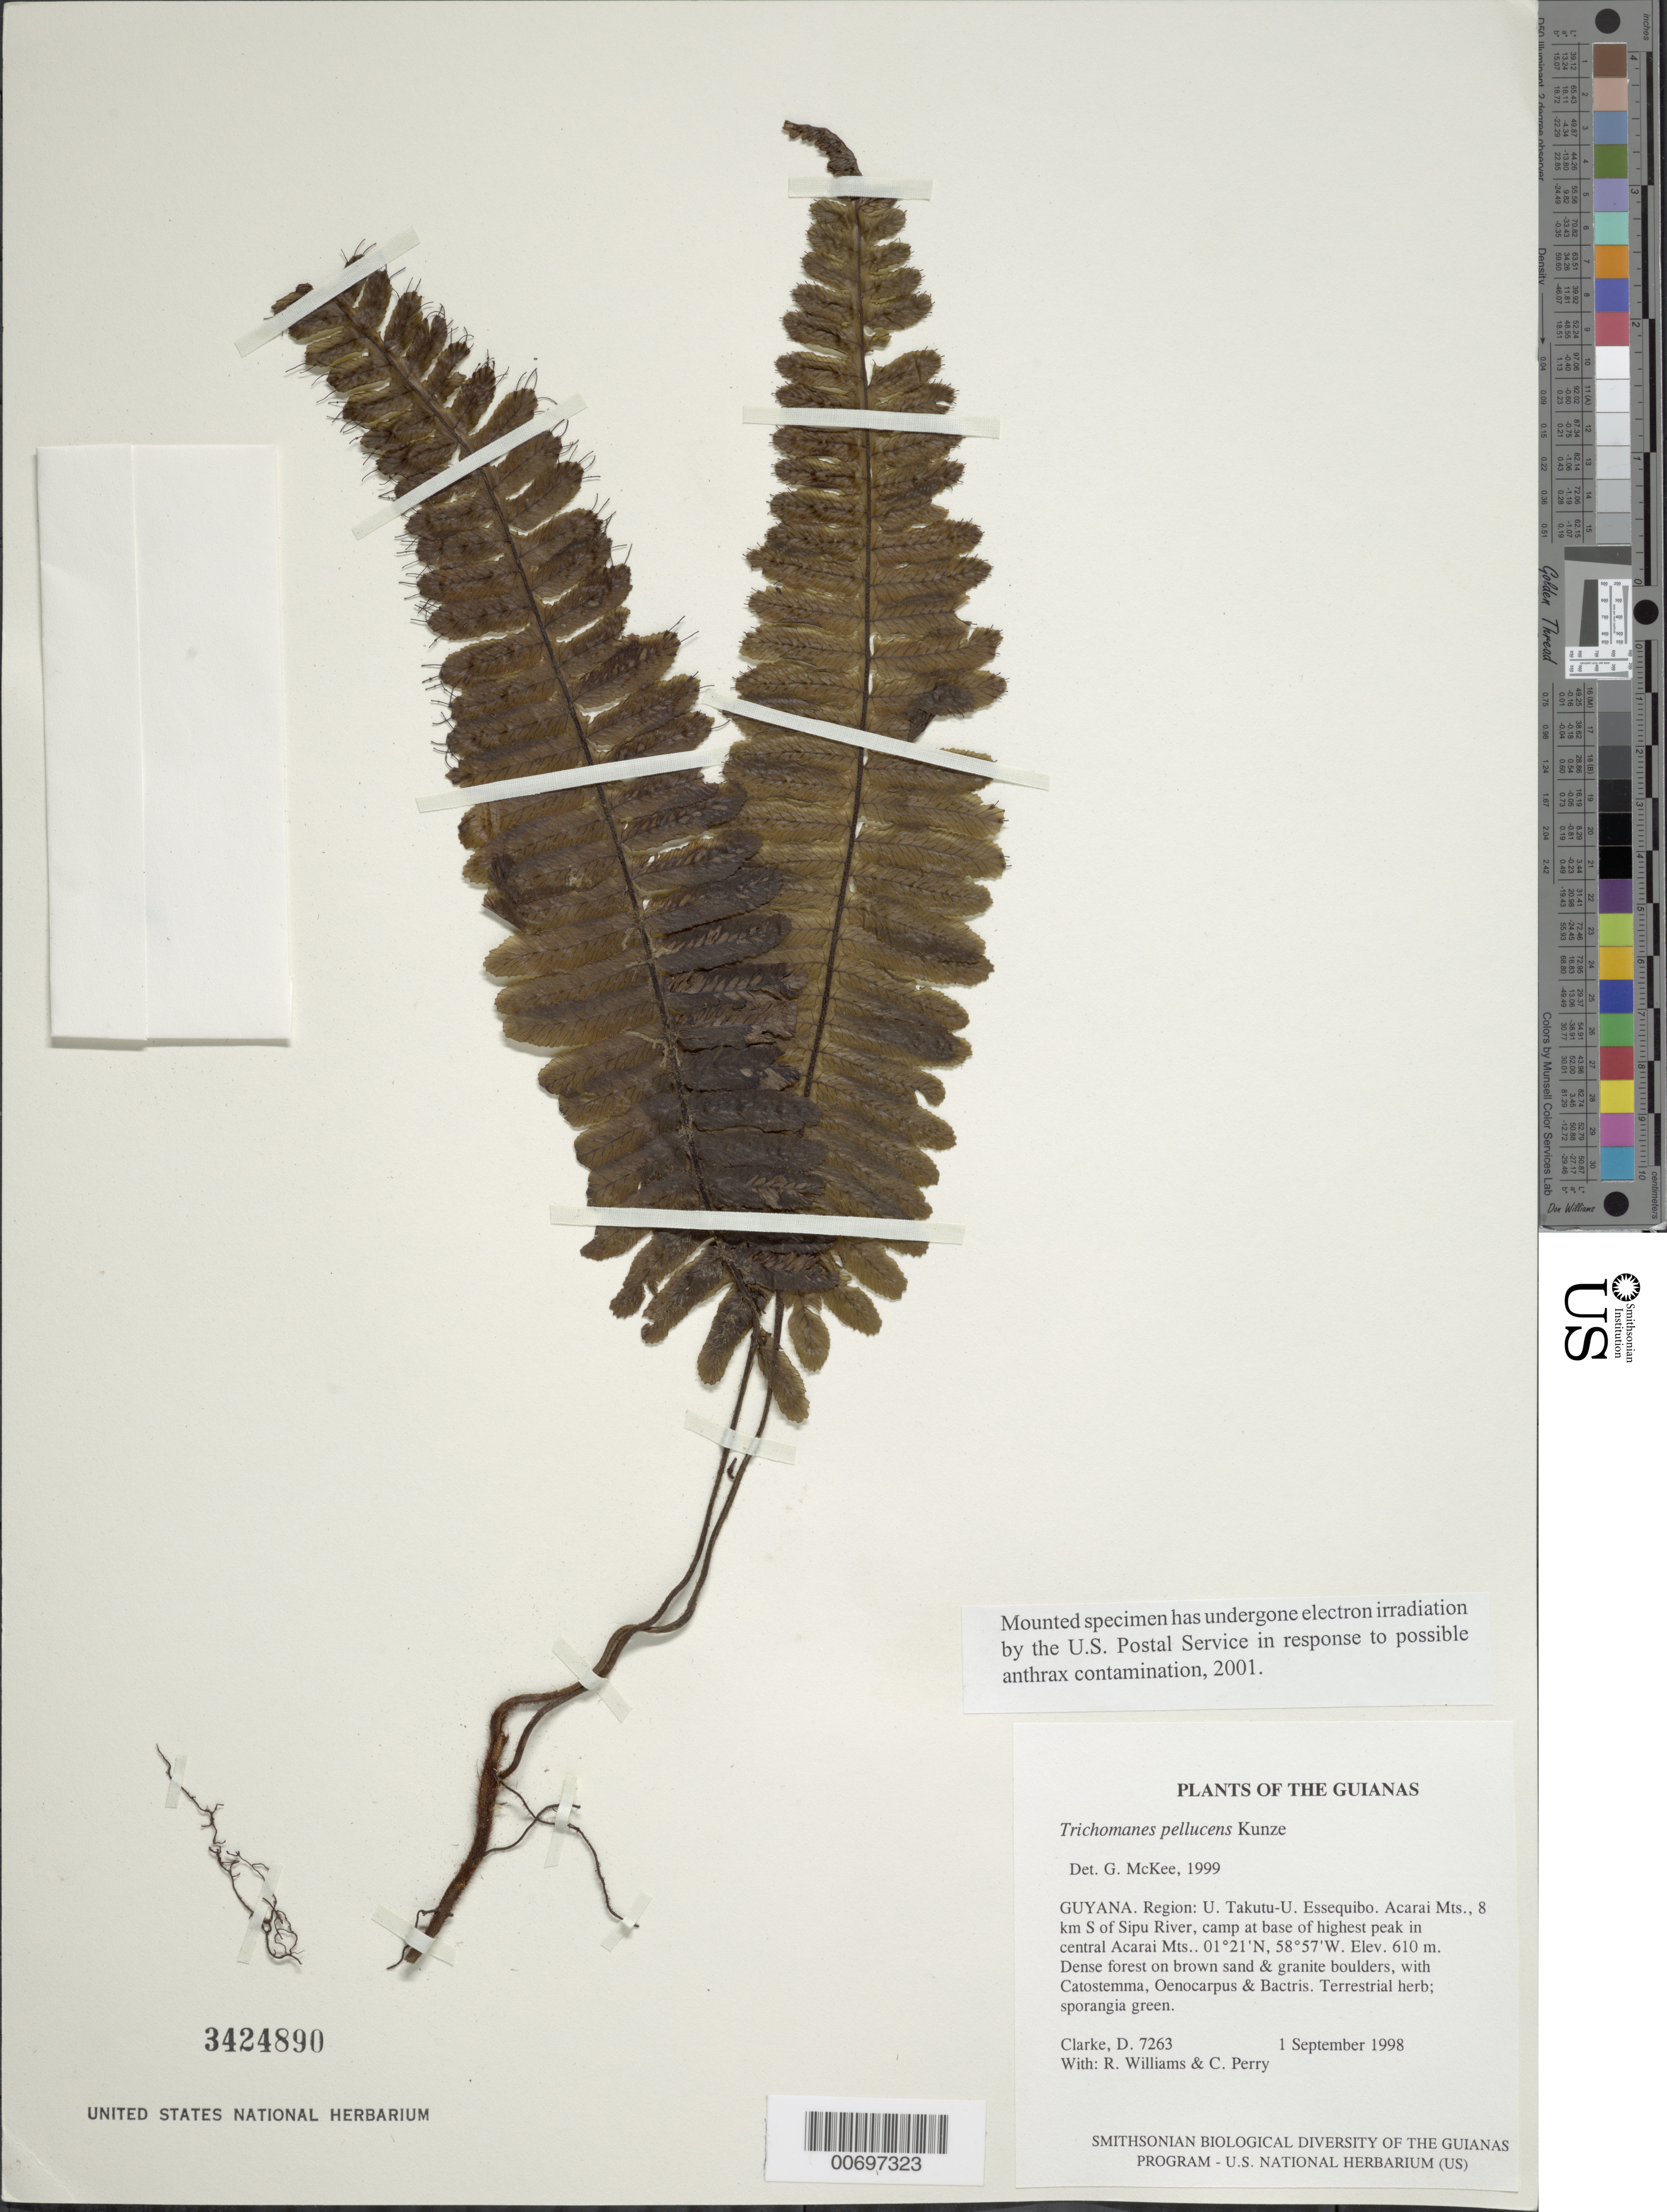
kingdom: Plantae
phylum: Tracheophyta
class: Polypodiopsida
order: Hymenophyllales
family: Hymenophyllaceae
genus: Trichomanes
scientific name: Trichomanes pellucens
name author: Kunze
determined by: McKee, G. S., (US), NMNH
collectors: H. D. Clarke, R. Williams & C. Perry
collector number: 7263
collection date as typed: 1 September 1998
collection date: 1998-09-01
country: Guyana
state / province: U. Takutu-U. Essequibo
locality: Acarai Mts., 10 km S of Sipu River, summit of highest peak in central Acarai Mts.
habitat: Dense forest on brown sand & granite boulders, with Catostemma, Oenocarpus & Bactris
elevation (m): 1100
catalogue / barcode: US 3424890